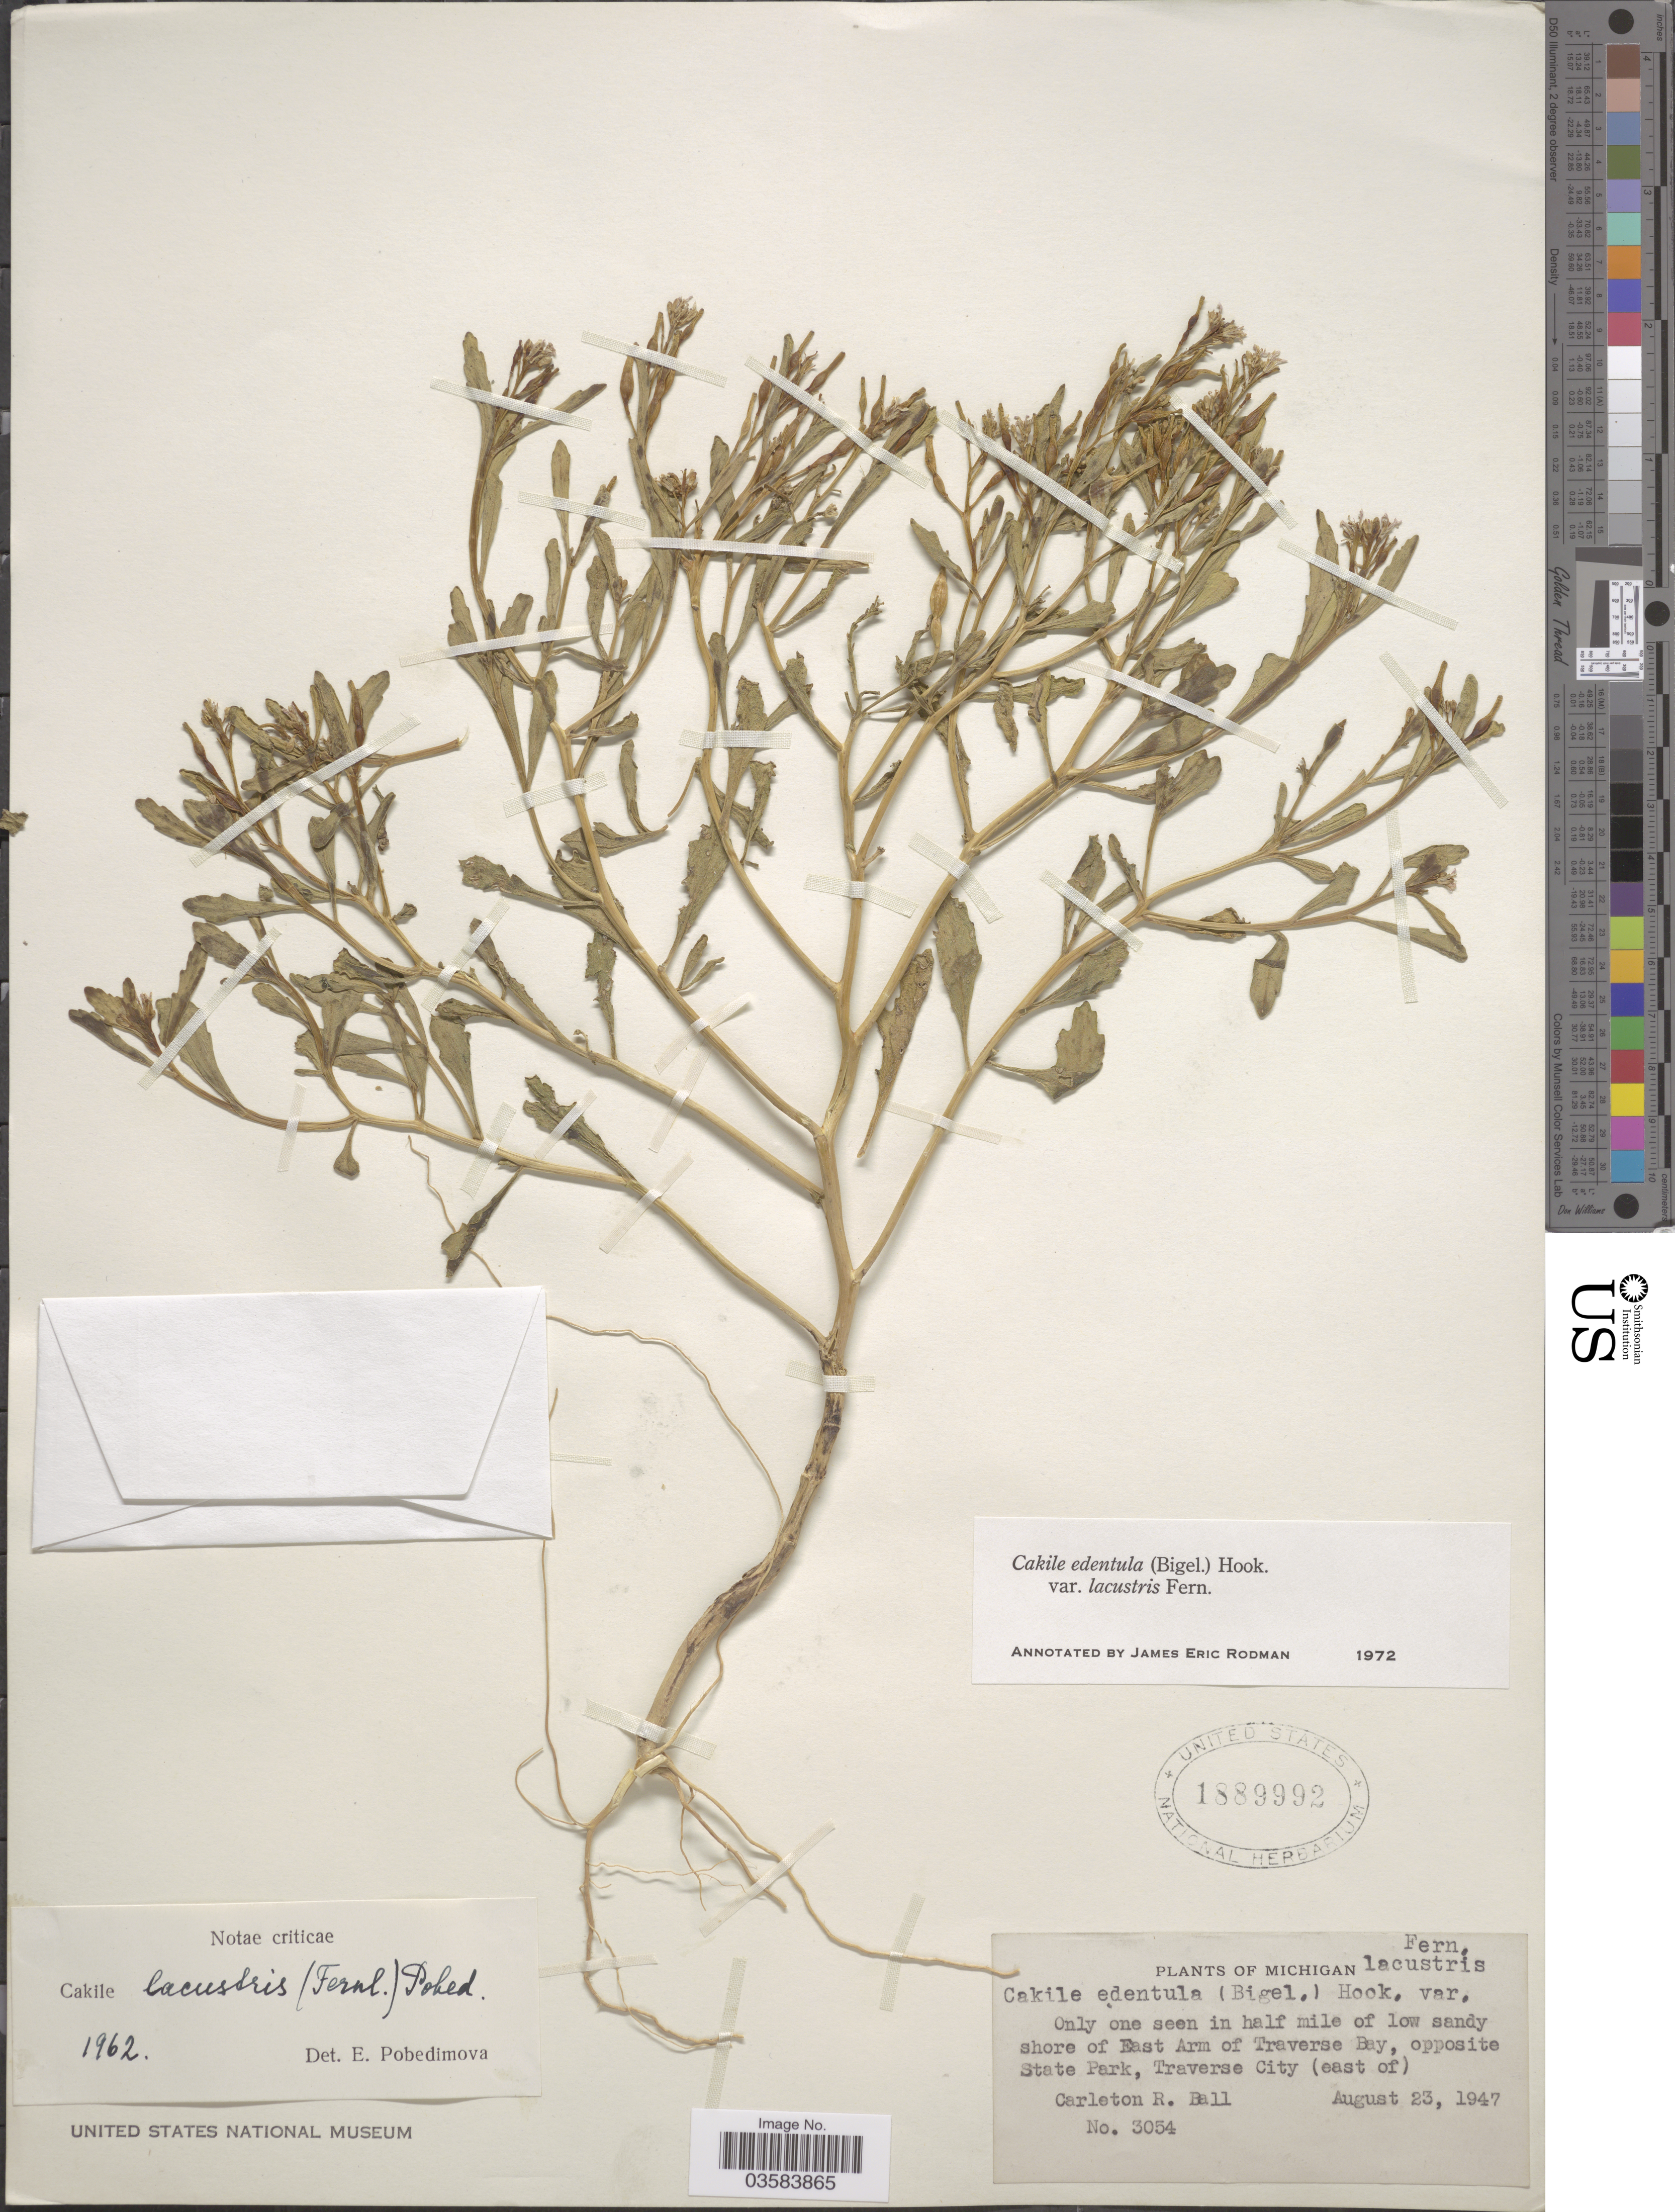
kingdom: Plantae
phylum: Tracheophyta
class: Magnoliopsida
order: Brassicales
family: Brassicaceae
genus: Cakile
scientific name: Cakile edentula var. lacustris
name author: Fernald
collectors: C. R. Ball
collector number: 3054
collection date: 1947-08-23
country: United States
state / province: Michigan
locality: Only one seen in half mile of low sandy shore of East Arm of Traverse Bay, opposite State Park, Traverse City (east of).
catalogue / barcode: US 1889992